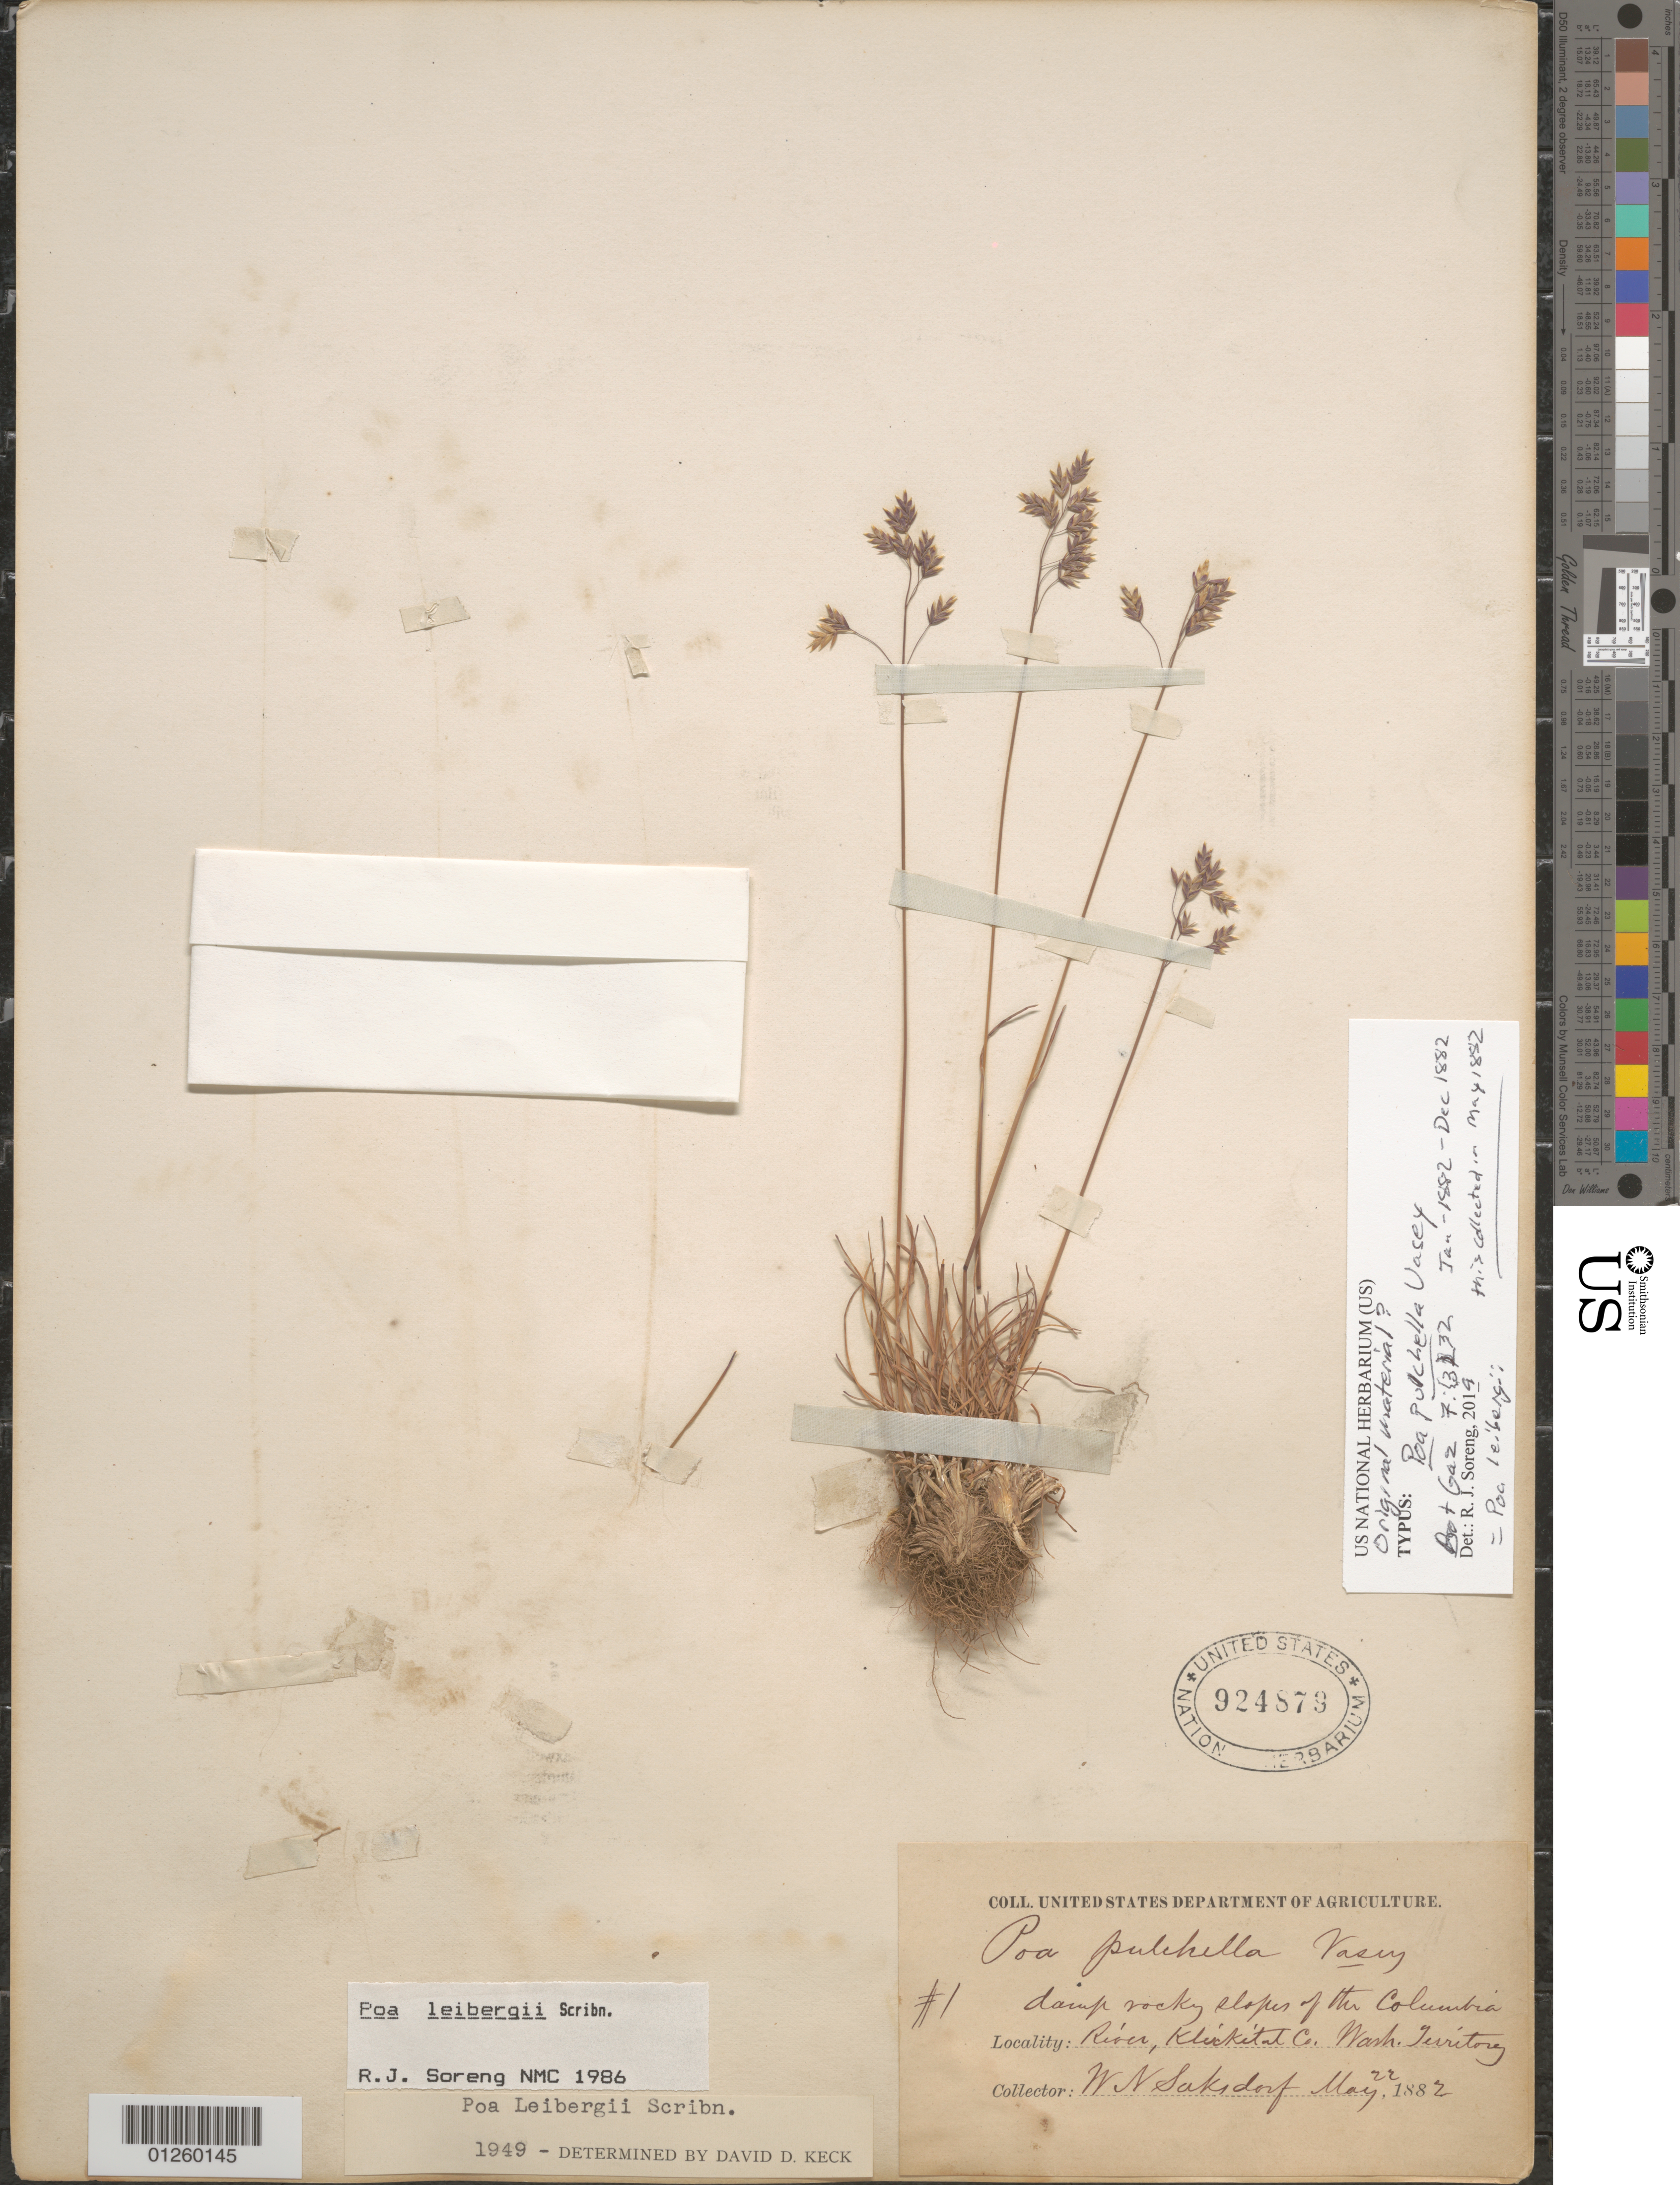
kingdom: Plantae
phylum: Tracheophyta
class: Liliopsida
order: Poales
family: Poaceae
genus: Poa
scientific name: Poa leibergii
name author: Scribn.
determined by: Soreng, Robert J., Research Associate (BOT), Smithsonian Institution - National Museum of Natural History (UNITED STATES)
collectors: W. N. Suksdorf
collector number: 1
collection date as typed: May 22, 1882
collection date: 1882-05-22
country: United States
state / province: Washington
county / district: Klickitat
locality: Damp rocky slopes of the Columbia River.Klickitat Co. Wash. Territory.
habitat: Damp rocky slopes of the Columbia River.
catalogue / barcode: US 924879